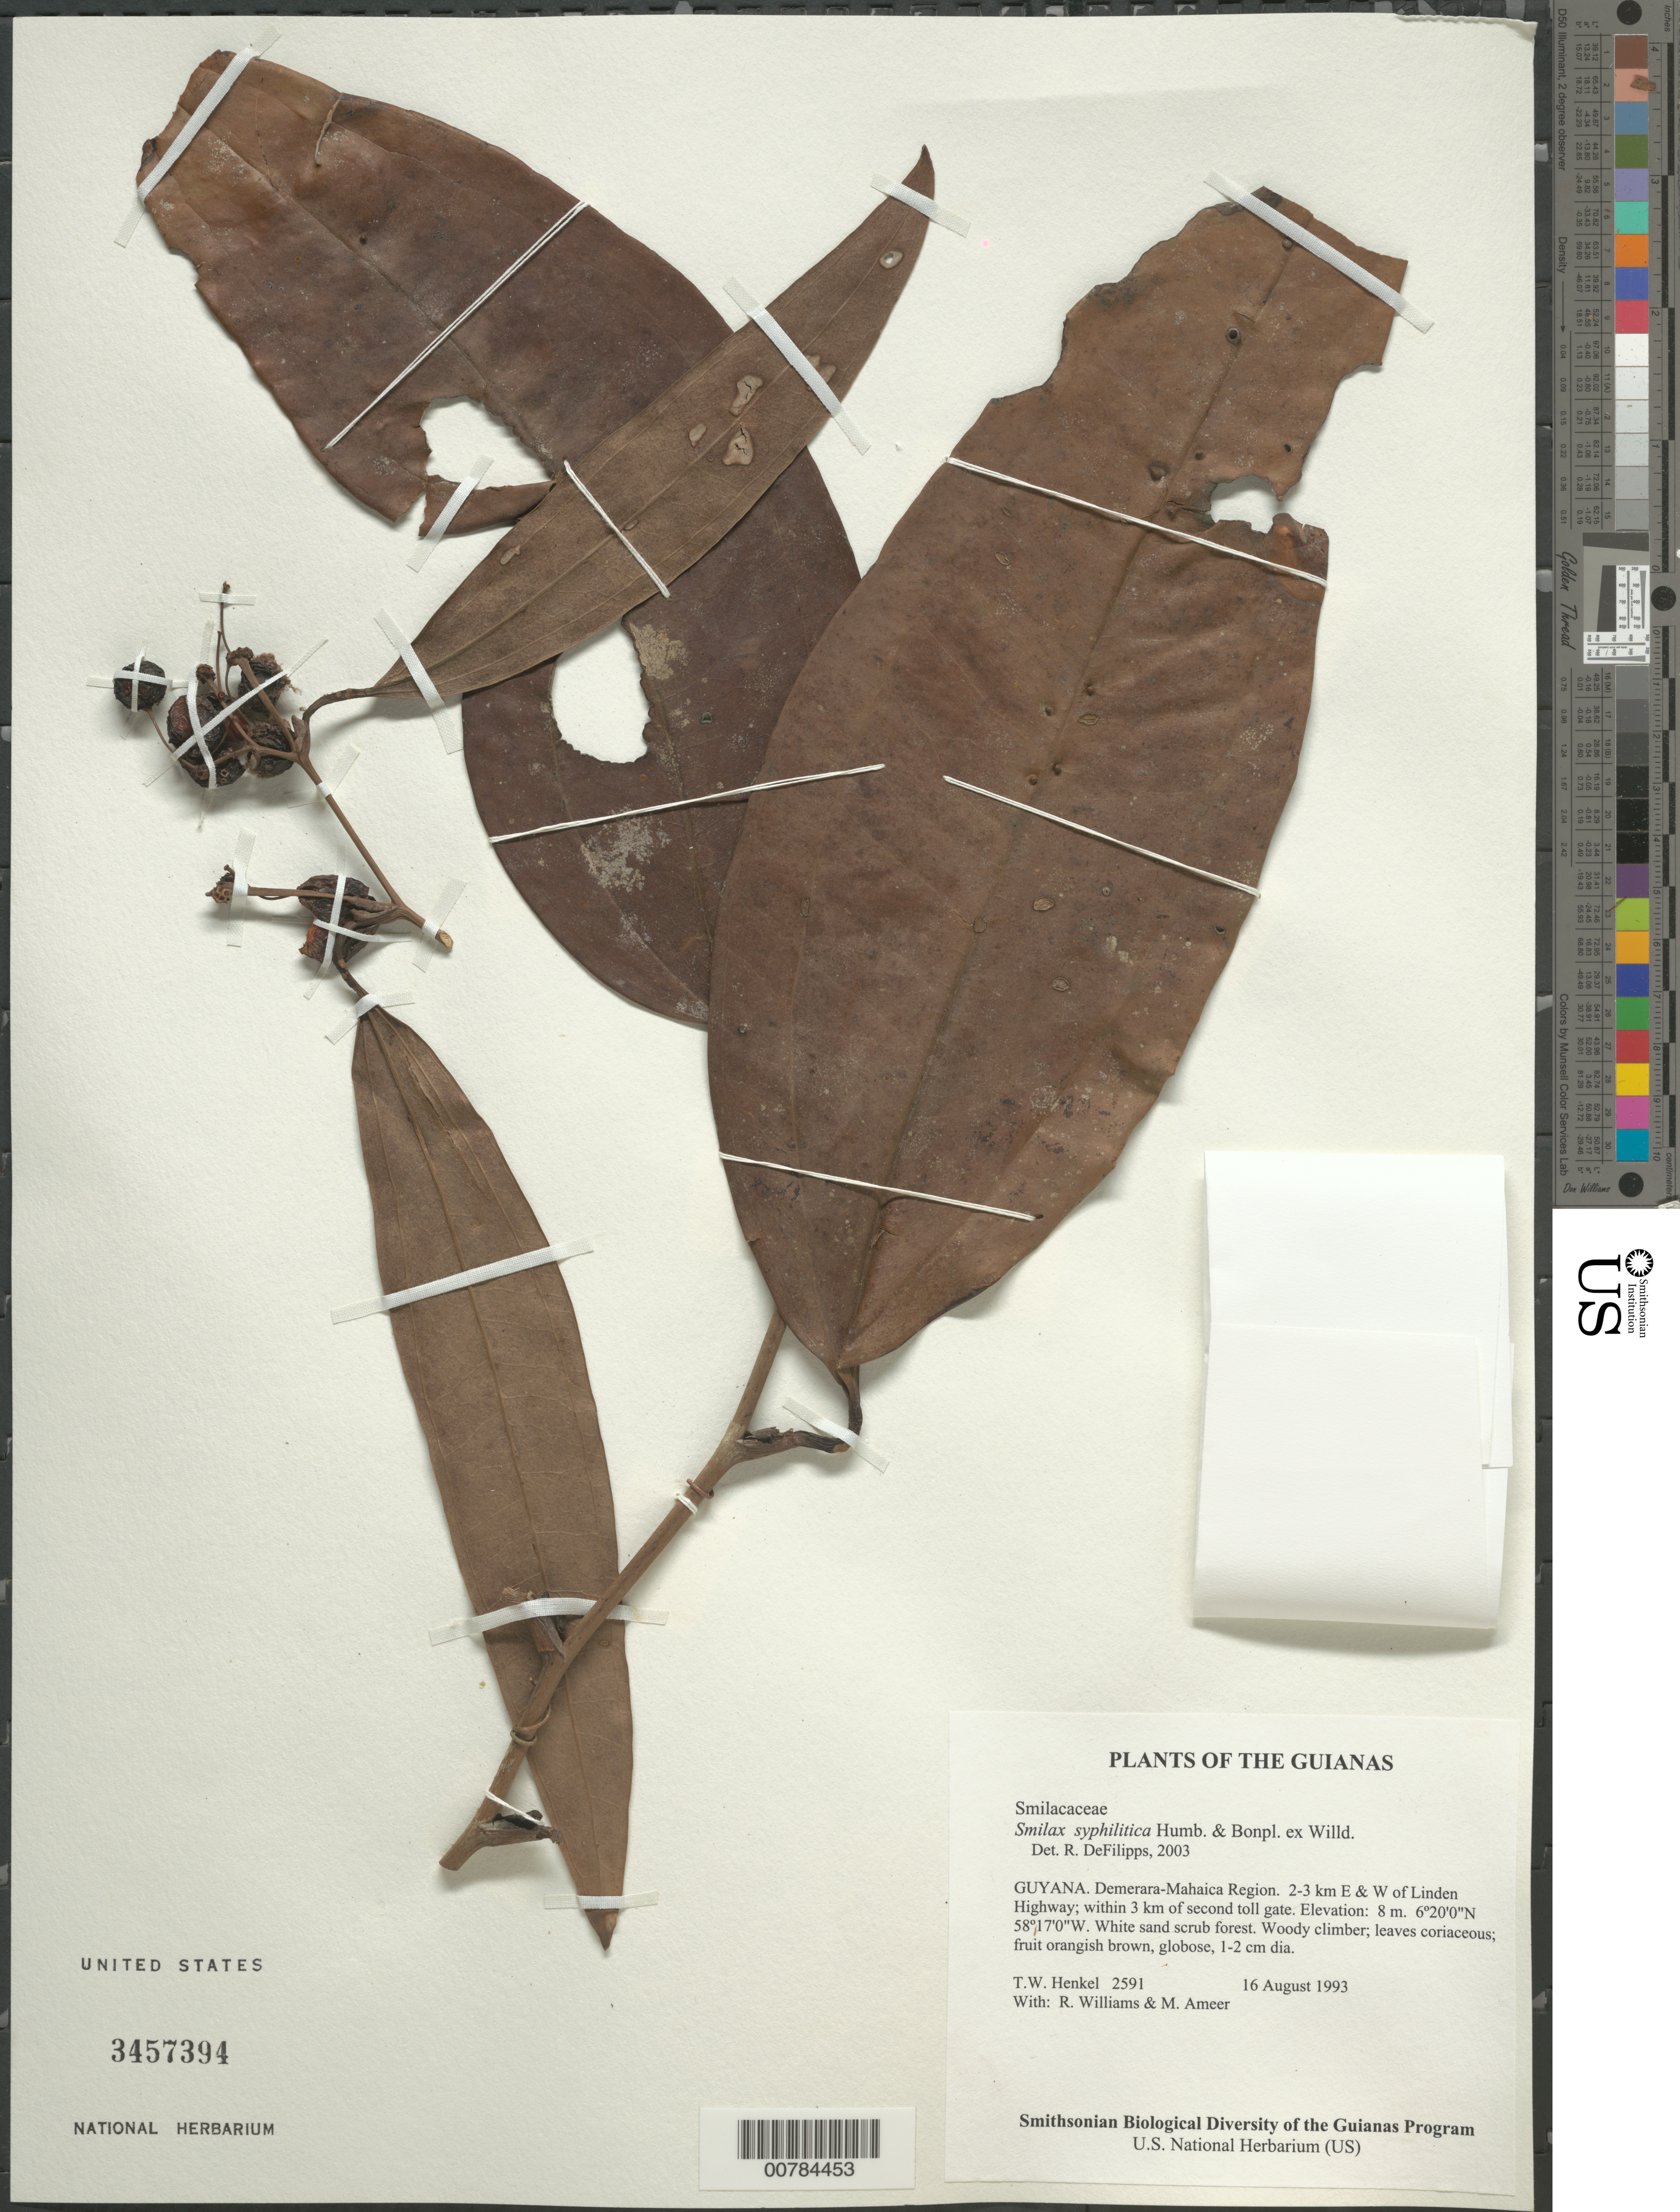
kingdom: Plantae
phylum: Tracheophyta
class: Liliopsida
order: Liliales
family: Smilacaceae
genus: Smilax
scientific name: Smilax syphilitica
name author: Humb. & Bonpl.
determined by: DeFilipps, R. A.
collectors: T. Henkel, R. Williams & M. Ameer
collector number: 2591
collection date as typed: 16 August 1993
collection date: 1993-08-16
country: Guyana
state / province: Demerara-Mahaica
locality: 2-3 km E & W of Linden Highway; within 3 km of second toll gate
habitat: White sand scrub forest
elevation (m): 8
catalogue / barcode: US 3457394